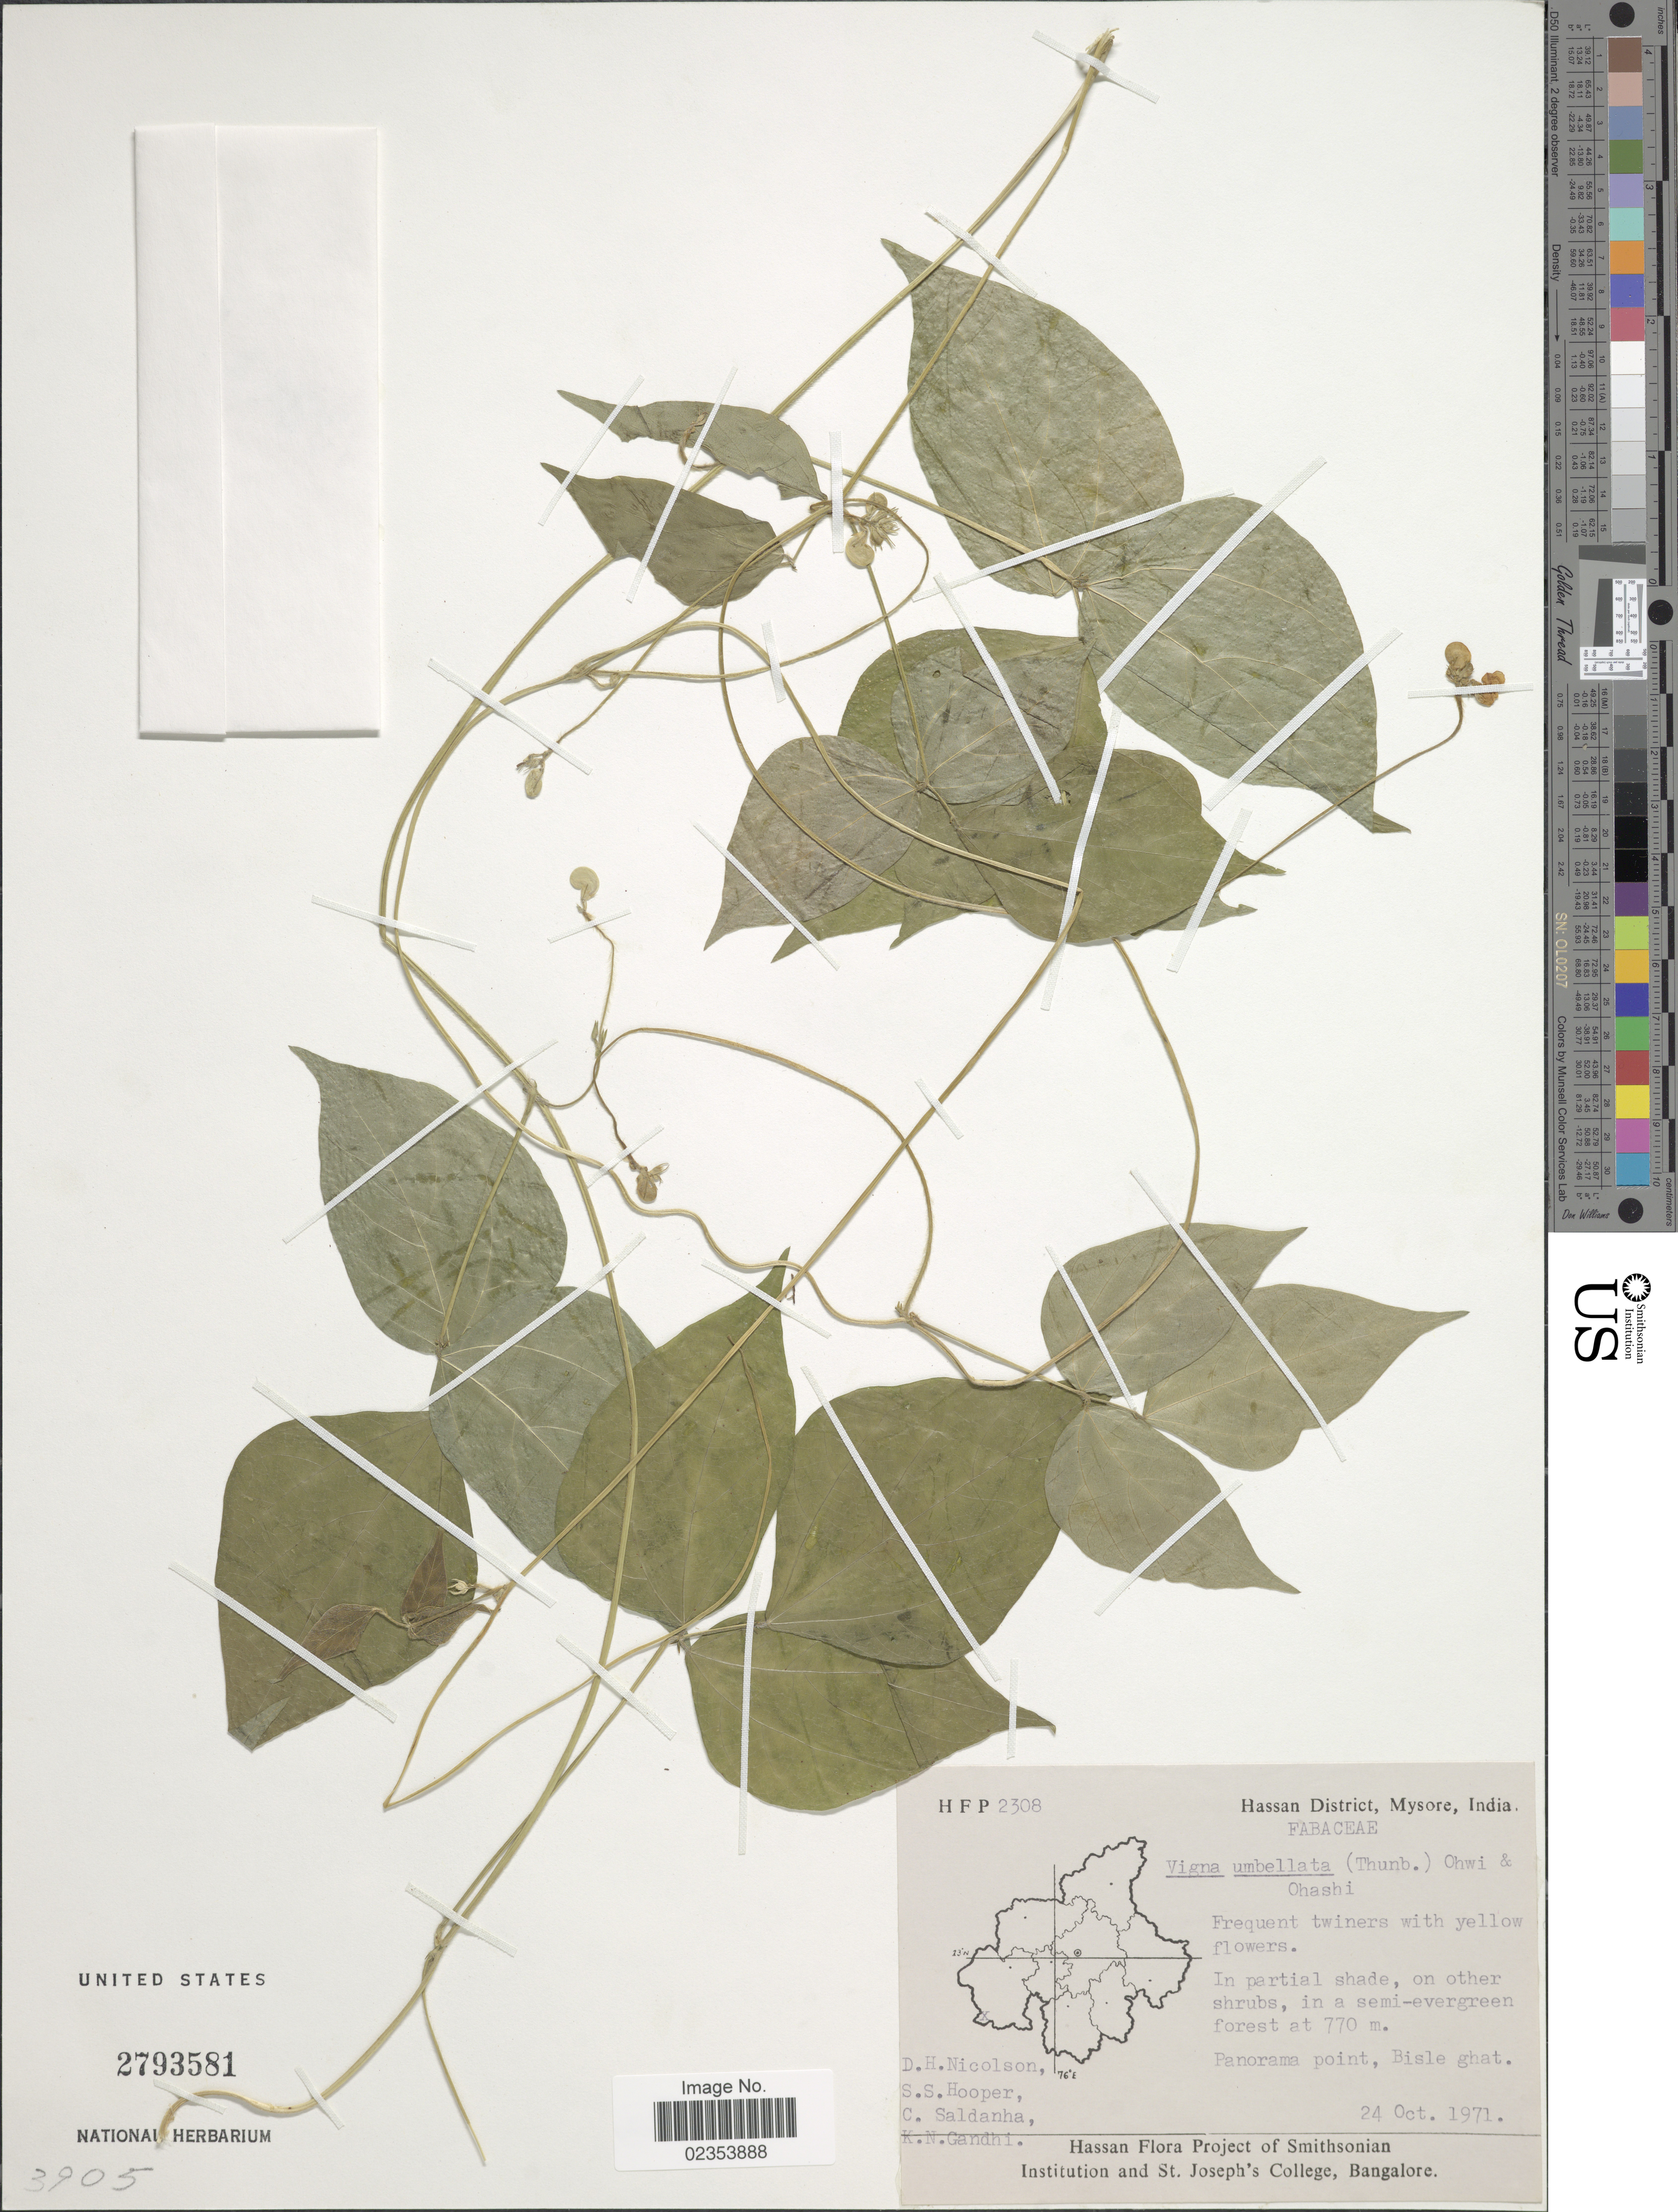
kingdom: Plantae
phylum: Tracheophyta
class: Magnoliopsida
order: Fabales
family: Fabaceae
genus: Vigna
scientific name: Vigna umbellata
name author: (Thunb.) Ohwi & H. Ohashi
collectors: D. H. Nicolson, S. S. Hooper, C. Saldanha & K. N. Gandhi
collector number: HFP 2308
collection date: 1971-10-24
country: India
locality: Hassan District, Mysore. Panorama point, Bisle ghat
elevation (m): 770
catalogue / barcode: US 2793581